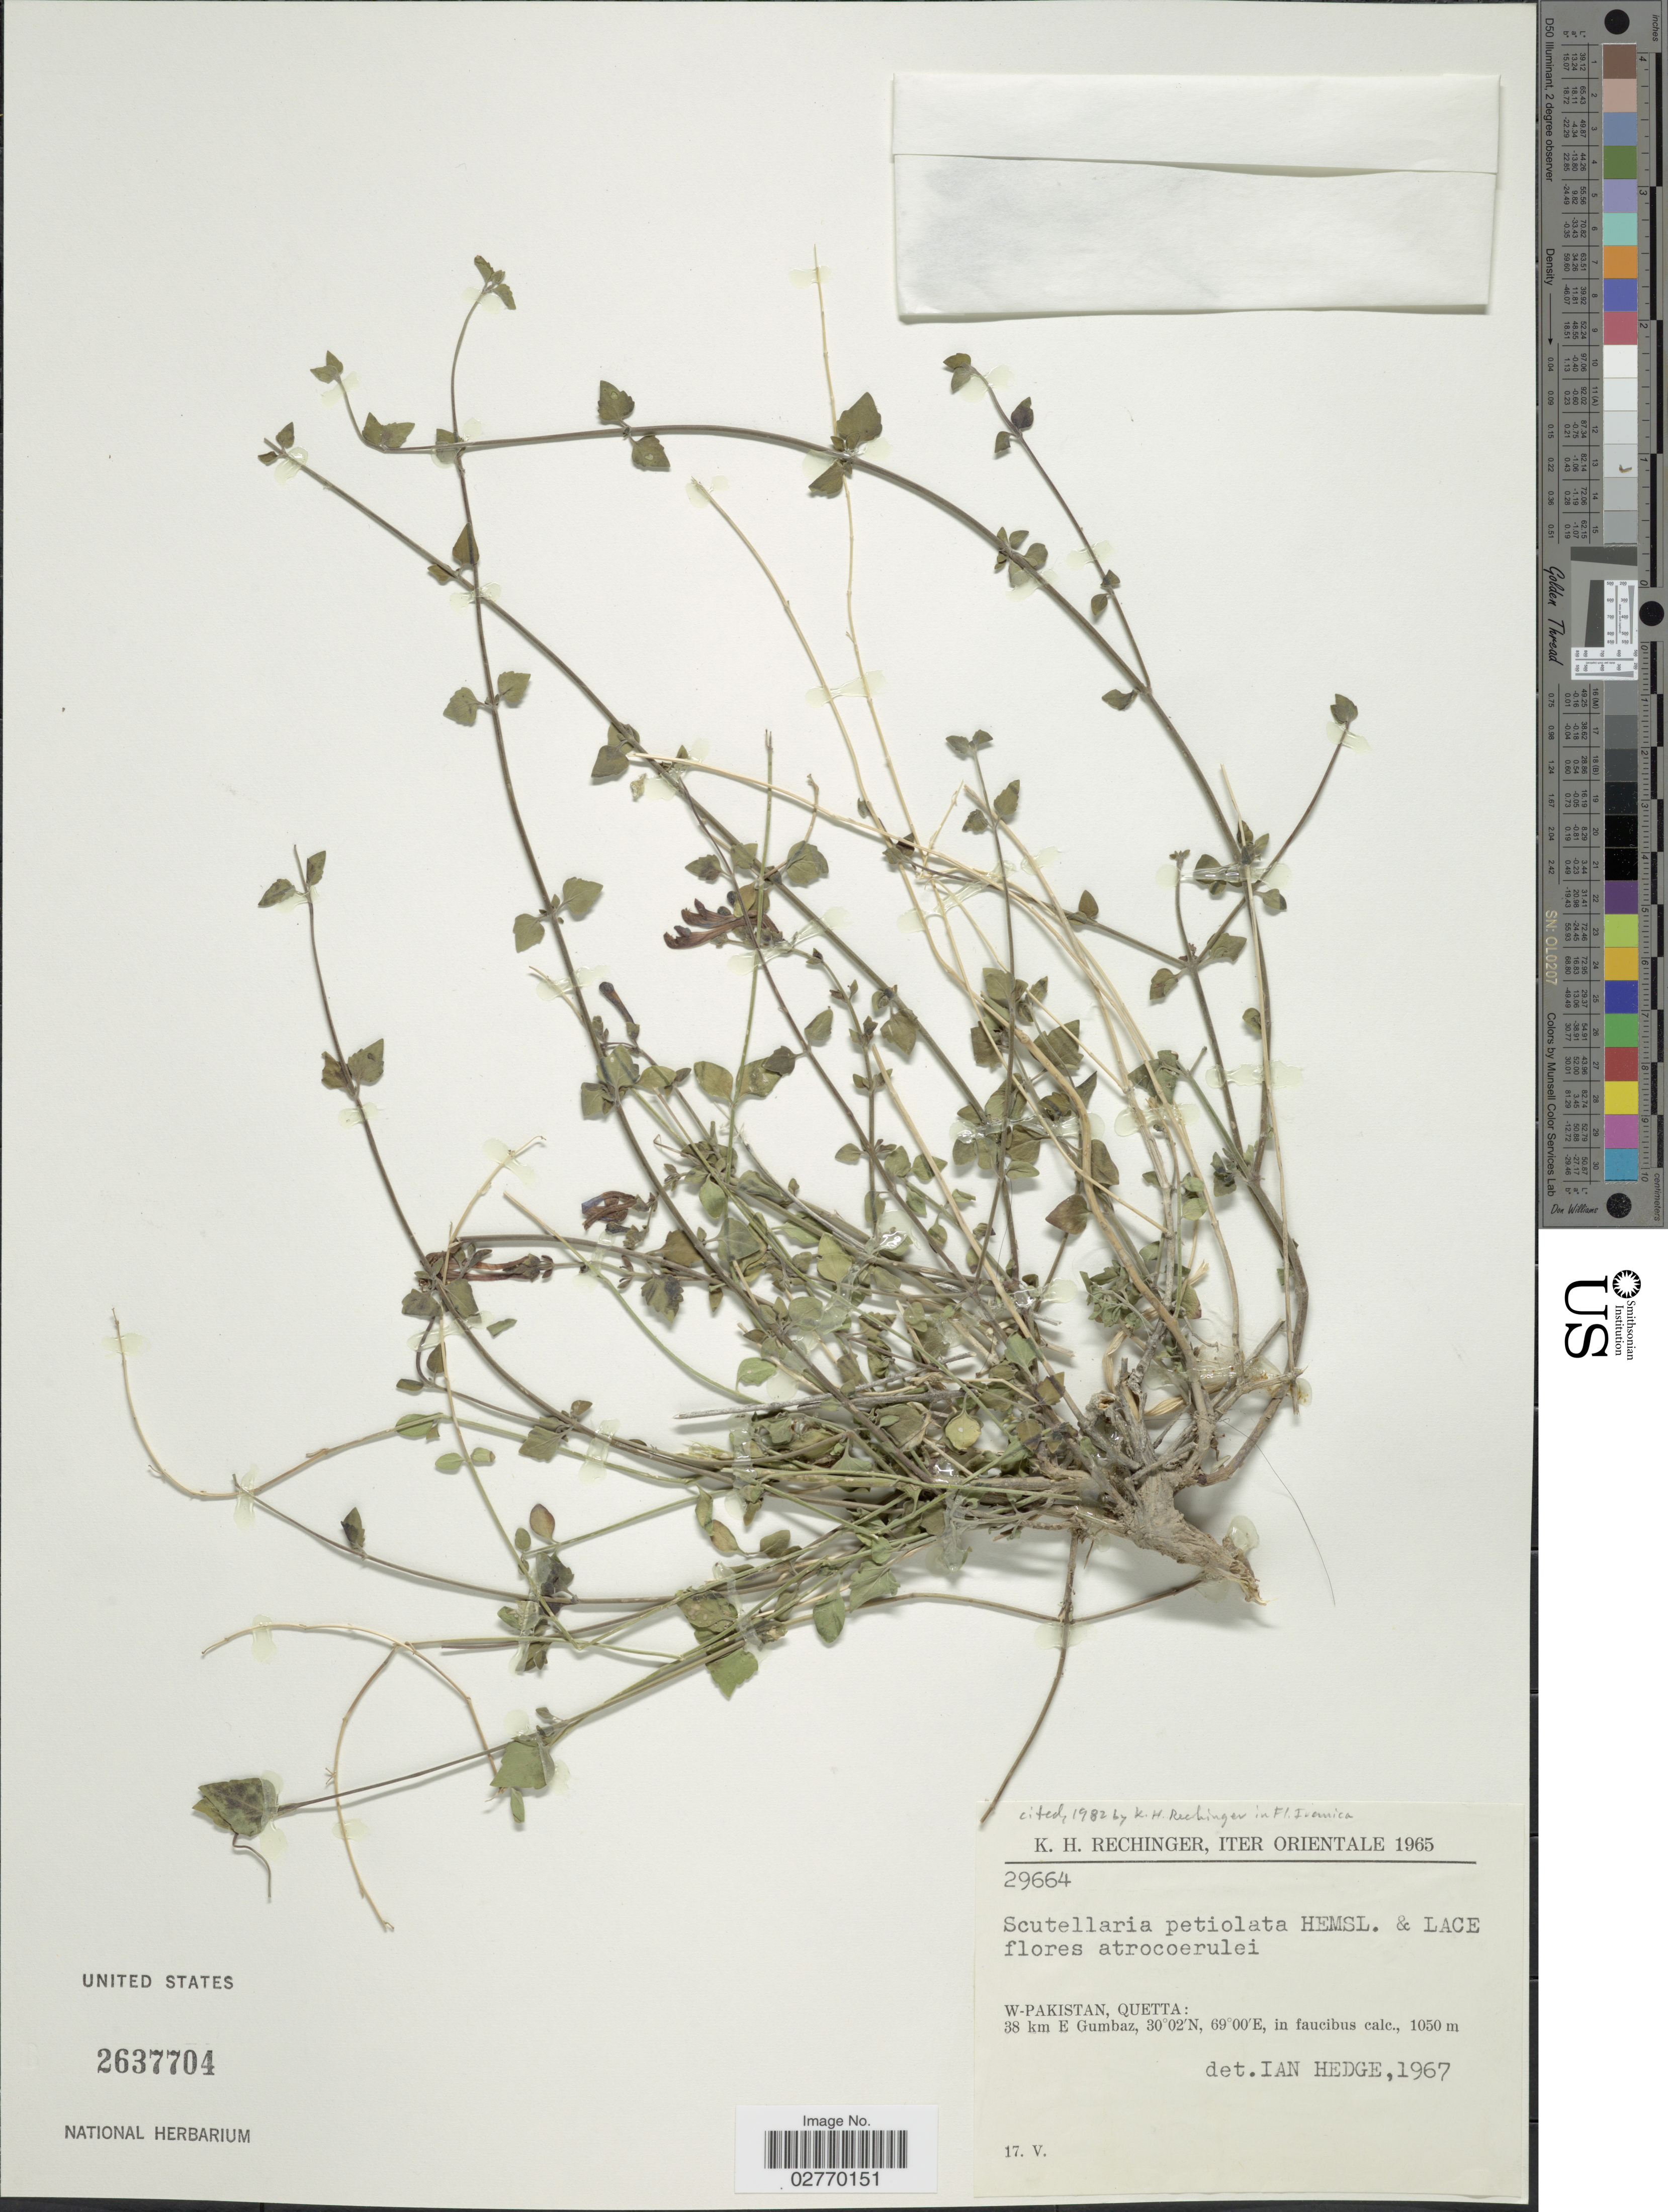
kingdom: Plantae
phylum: Tracheophyta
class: Magnoliopsida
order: Lamiales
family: Lamiaceae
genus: Scutellaria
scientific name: Scutellaria petiolata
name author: Hemsl. ex Lace & Prain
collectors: K. H. Rechinger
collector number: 29664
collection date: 1965-05-17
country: Pakistan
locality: Iter Orientale. W-Pakistan, Quetta: 38 km E Gumbaz.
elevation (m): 1050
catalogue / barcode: US 2637704